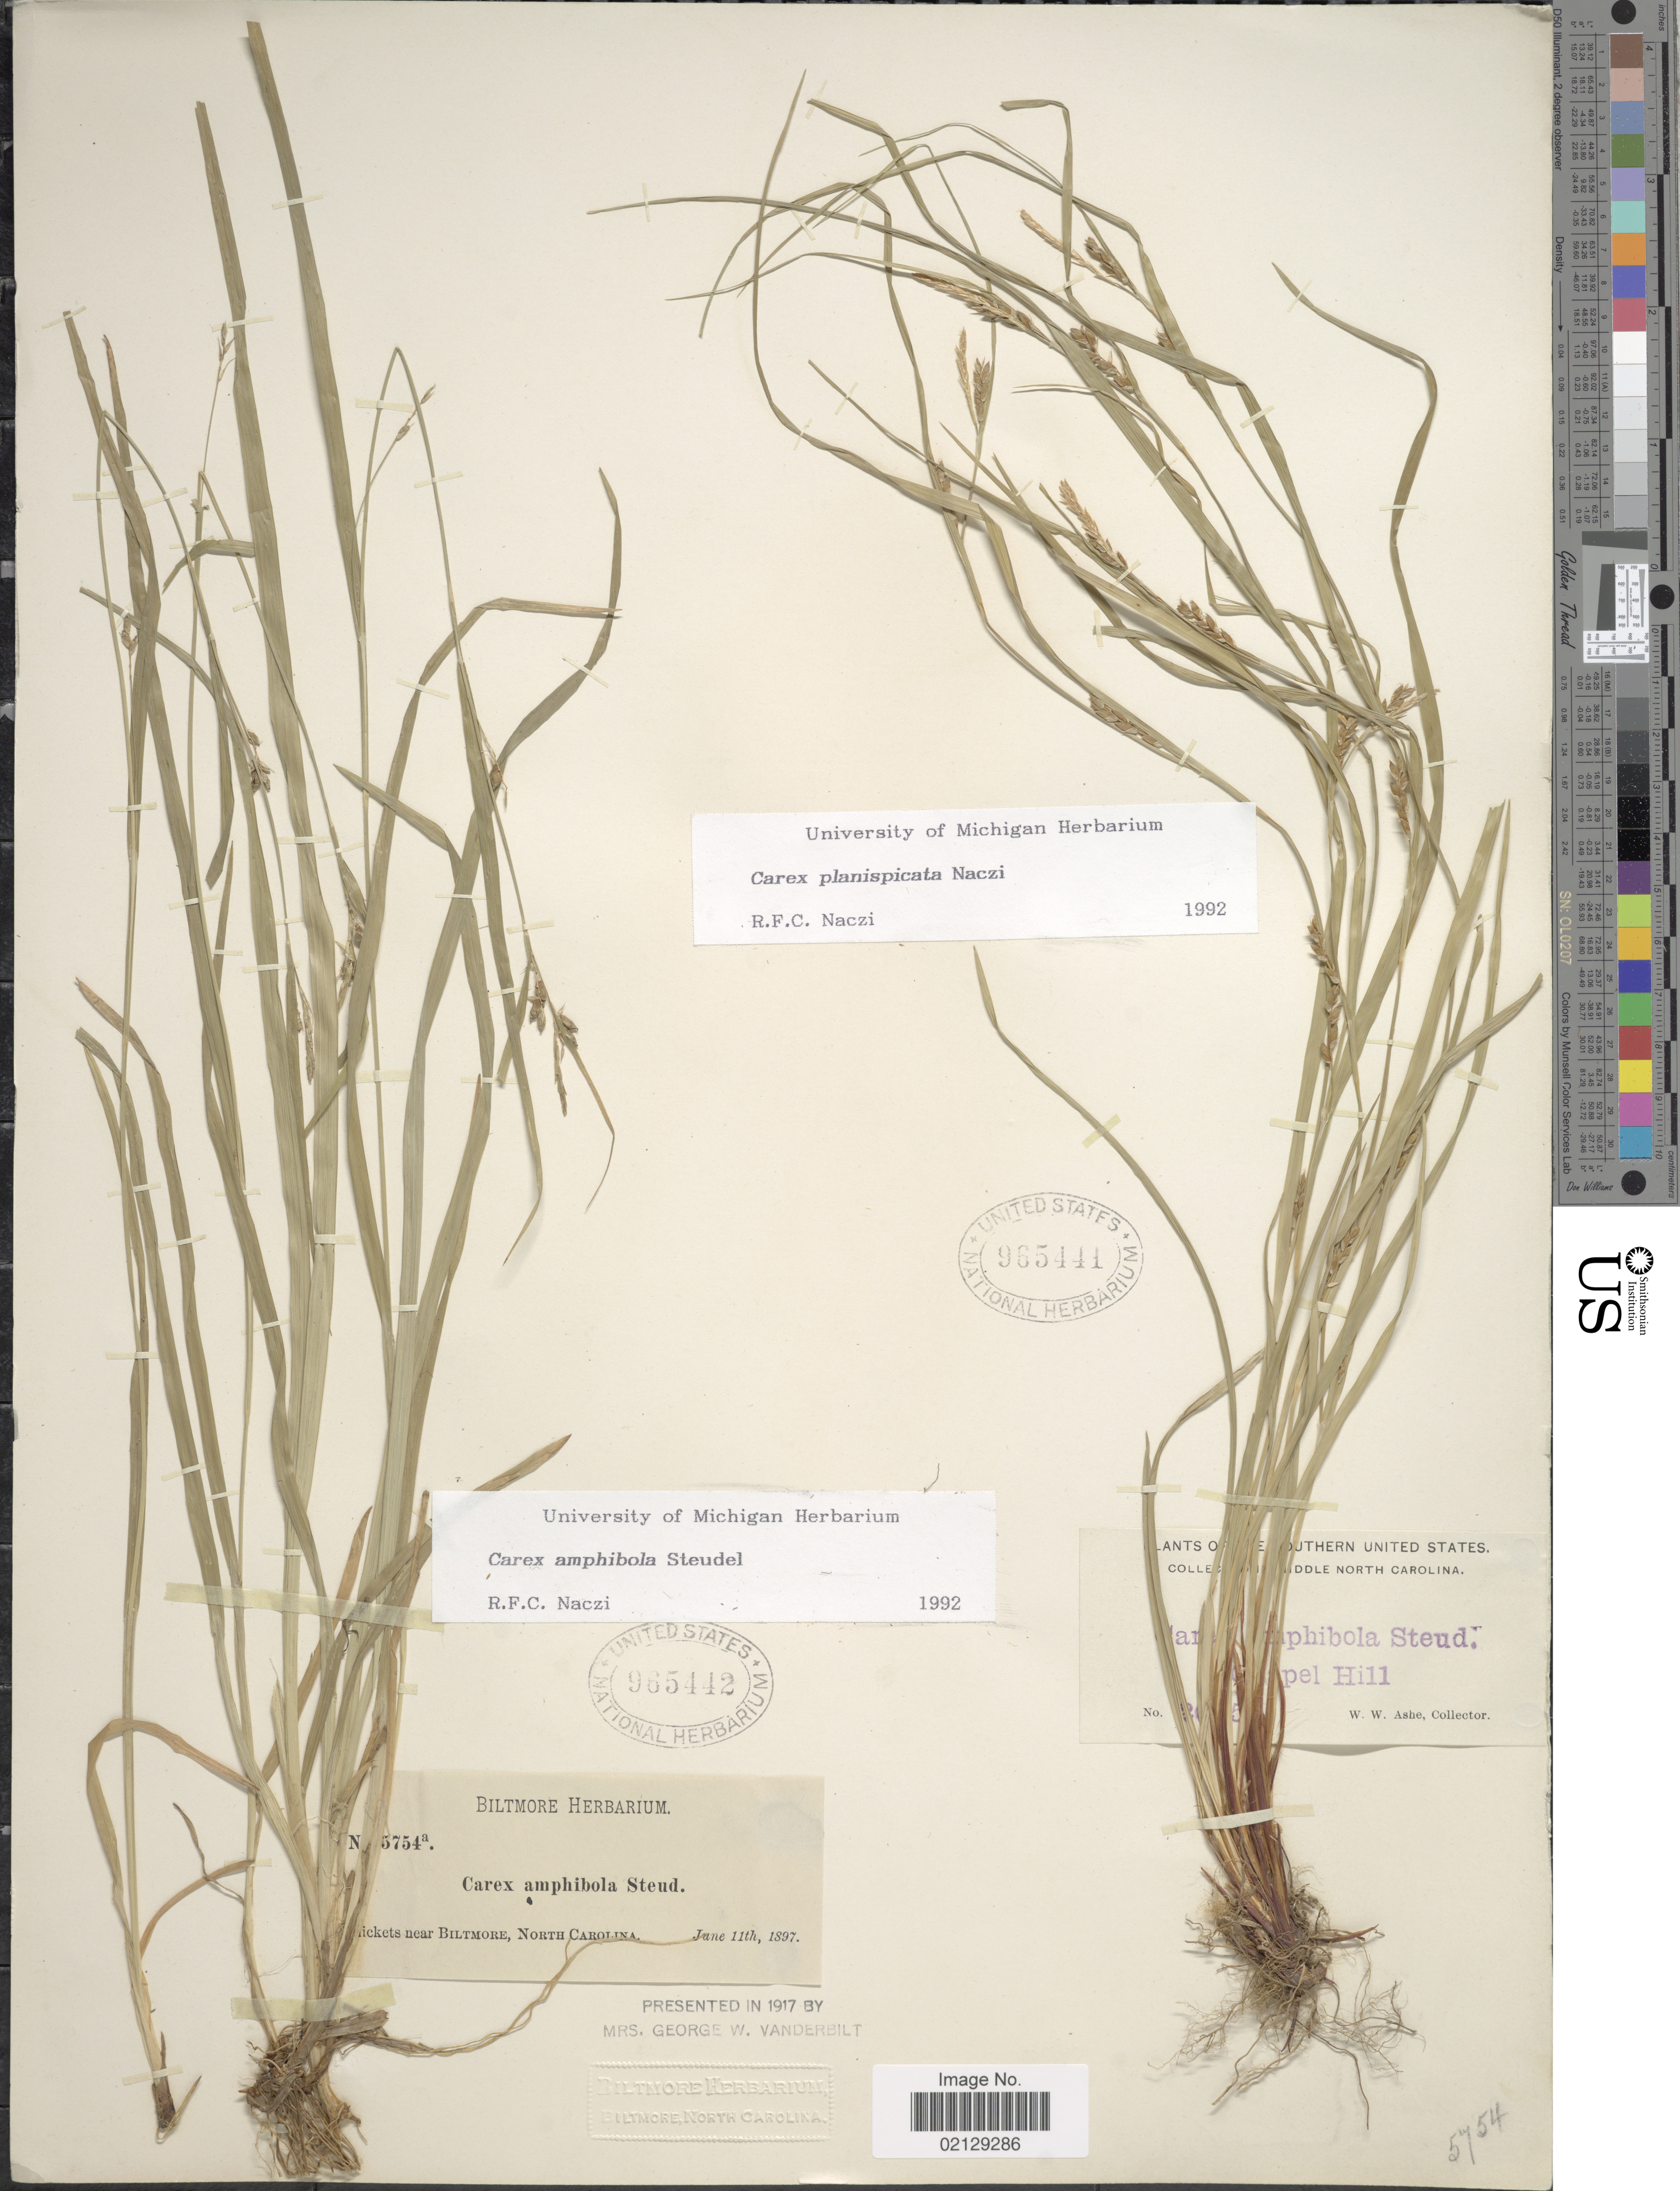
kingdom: Plantae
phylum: Tracheophyta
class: Liliopsida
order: Poales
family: Cyperaceae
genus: Carex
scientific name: Carex planispicata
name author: Naczi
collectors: ex herb. Biltmore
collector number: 5754a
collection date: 1897-06-11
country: United States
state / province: North Carolina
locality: Thickets near Biltmore, North Carolina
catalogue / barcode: US 965442